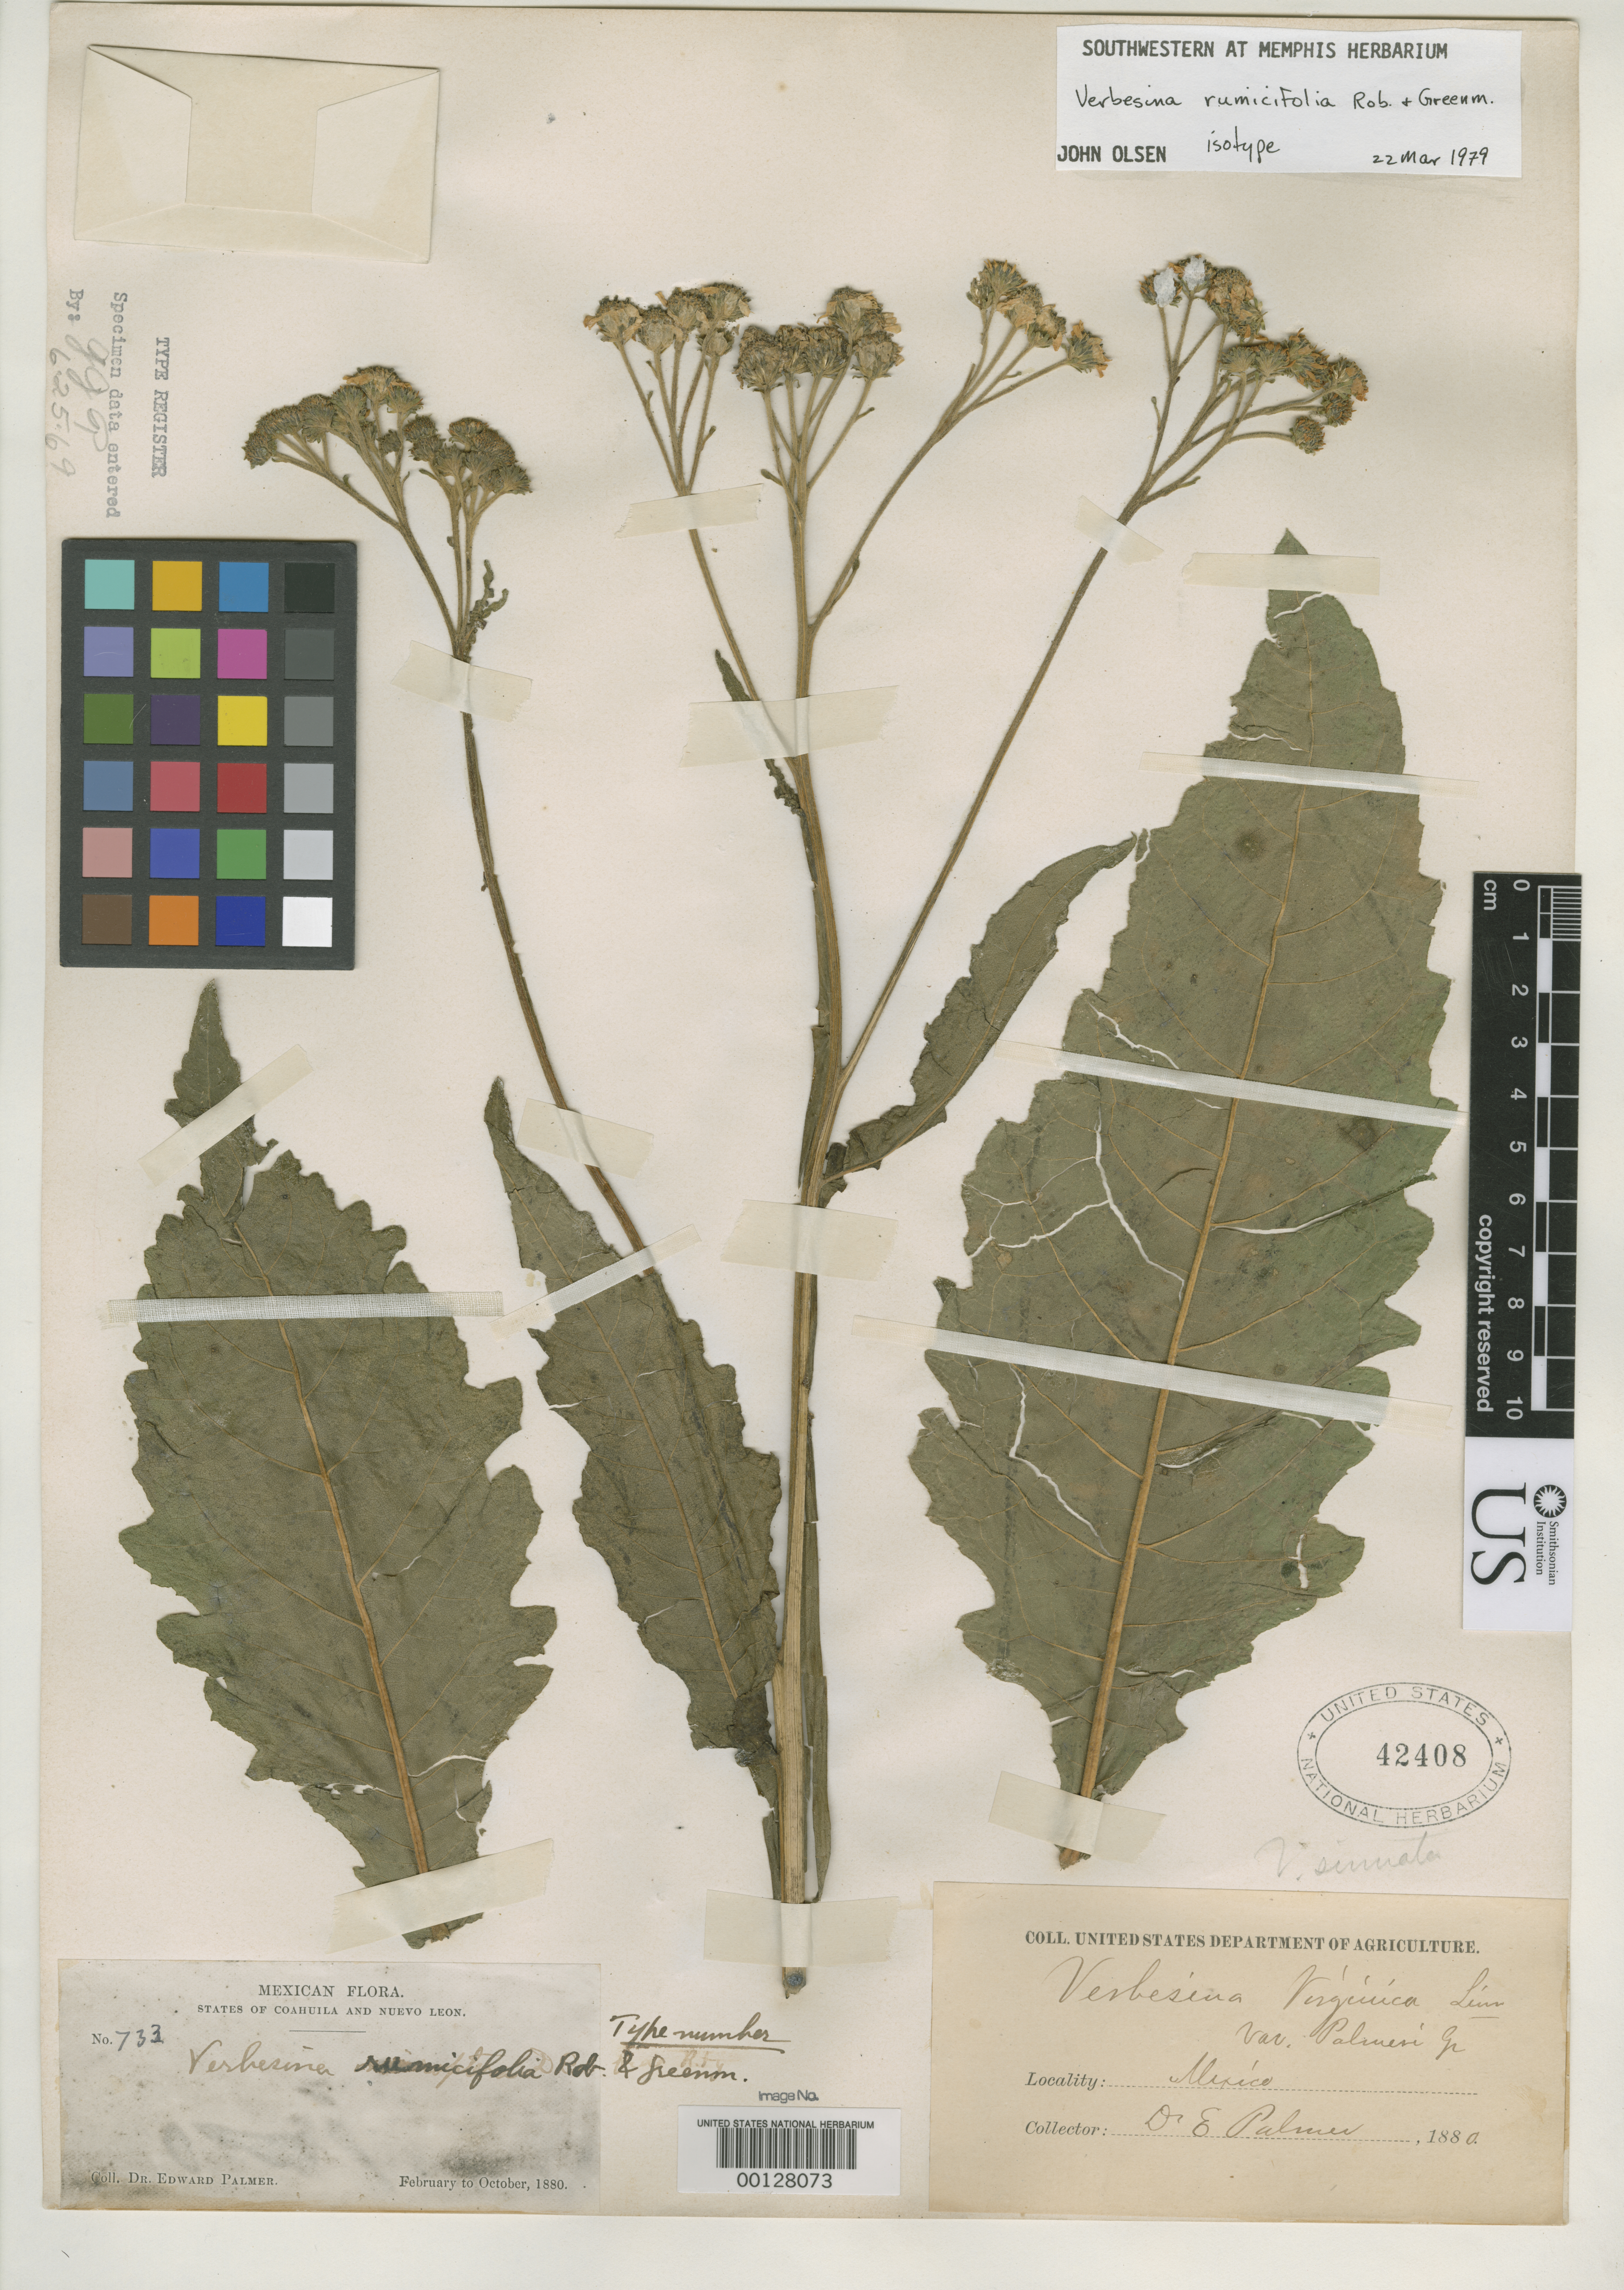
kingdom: Plantae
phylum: Tracheophyta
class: Magnoliopsida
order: Asterales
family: Asteraceae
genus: Verbesina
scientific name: Verbesina rumicifolia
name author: B.L. Rob. & Greenm.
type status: Isotype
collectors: E. Palmer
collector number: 733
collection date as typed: Feb 1880 to -- Oct 1880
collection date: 1880-02/1880-10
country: Mexico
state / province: Coahuila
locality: Soledad.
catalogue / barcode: US 42408